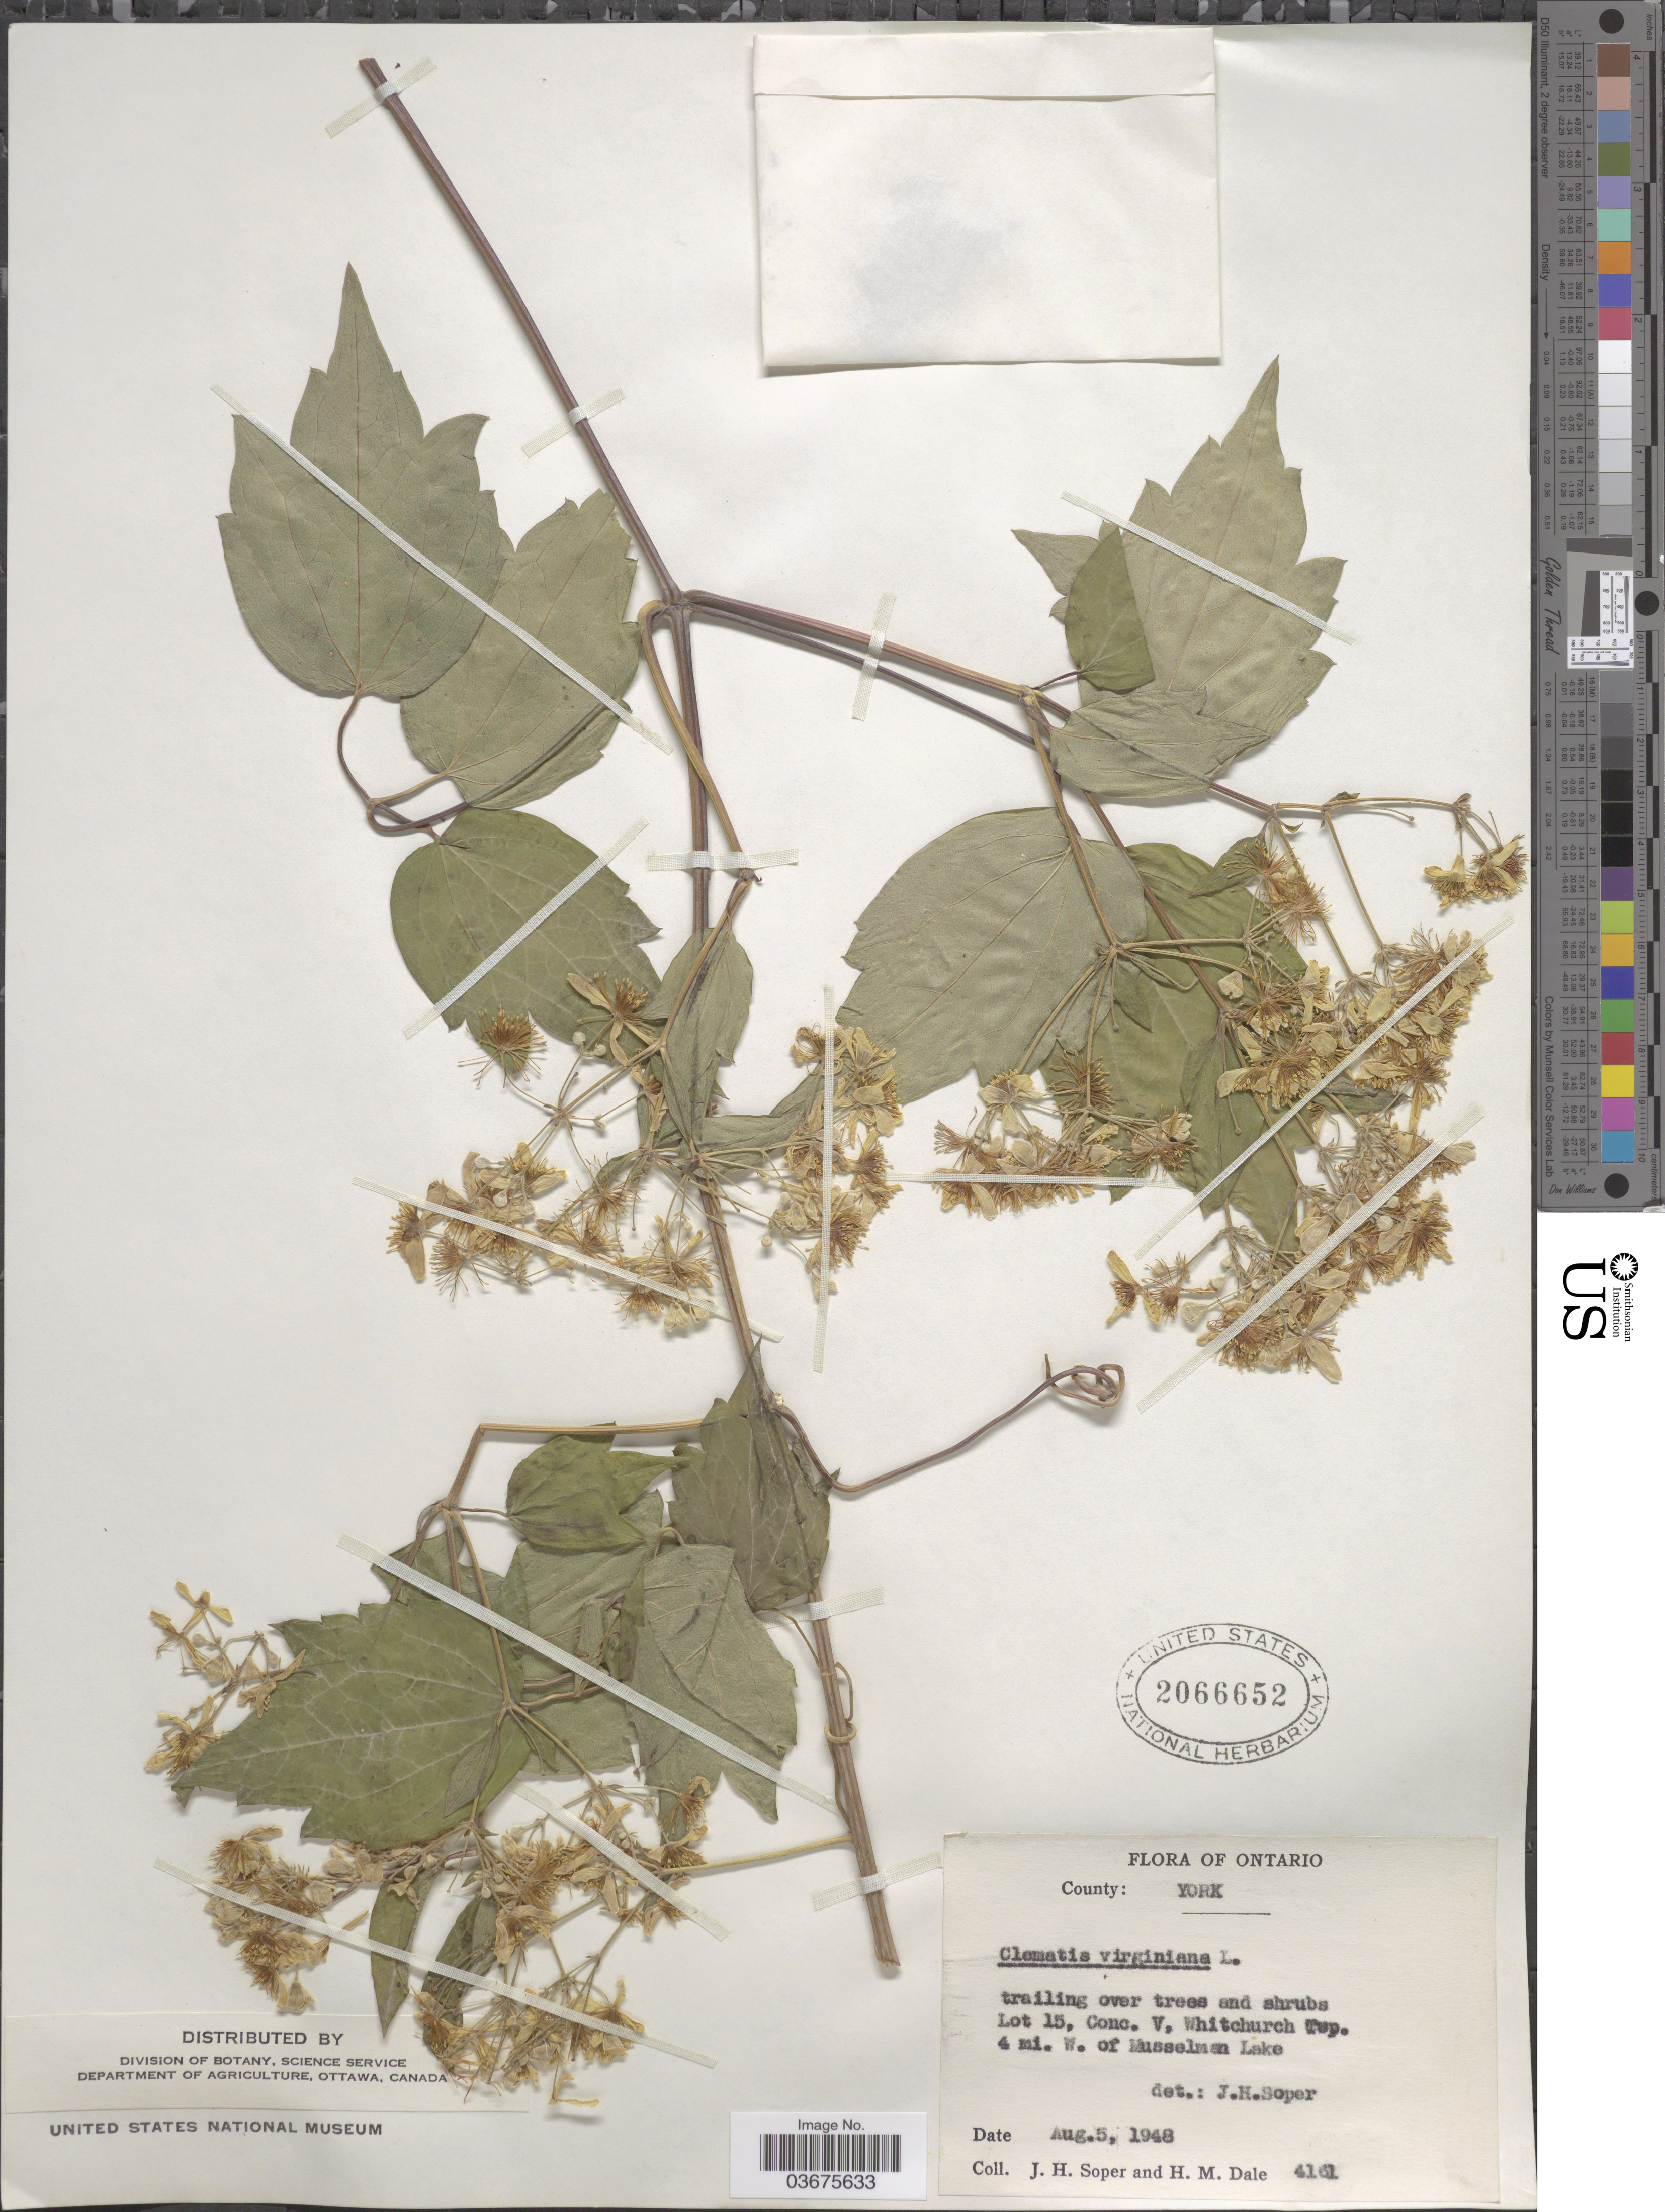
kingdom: Plantae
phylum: Tracheophyta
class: Magnoliopsida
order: Ranunculales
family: Ranunculaceae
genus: Clematis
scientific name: Clematis virginiana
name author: L.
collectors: J. H. Soper & H. M. Dale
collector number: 4161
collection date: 1948-08-05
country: Canada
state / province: Ontario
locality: County: York. Lot 15, Conc. V, Whitchurch Twp. 4 mi. W. of Musselman Lake.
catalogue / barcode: US 2066652